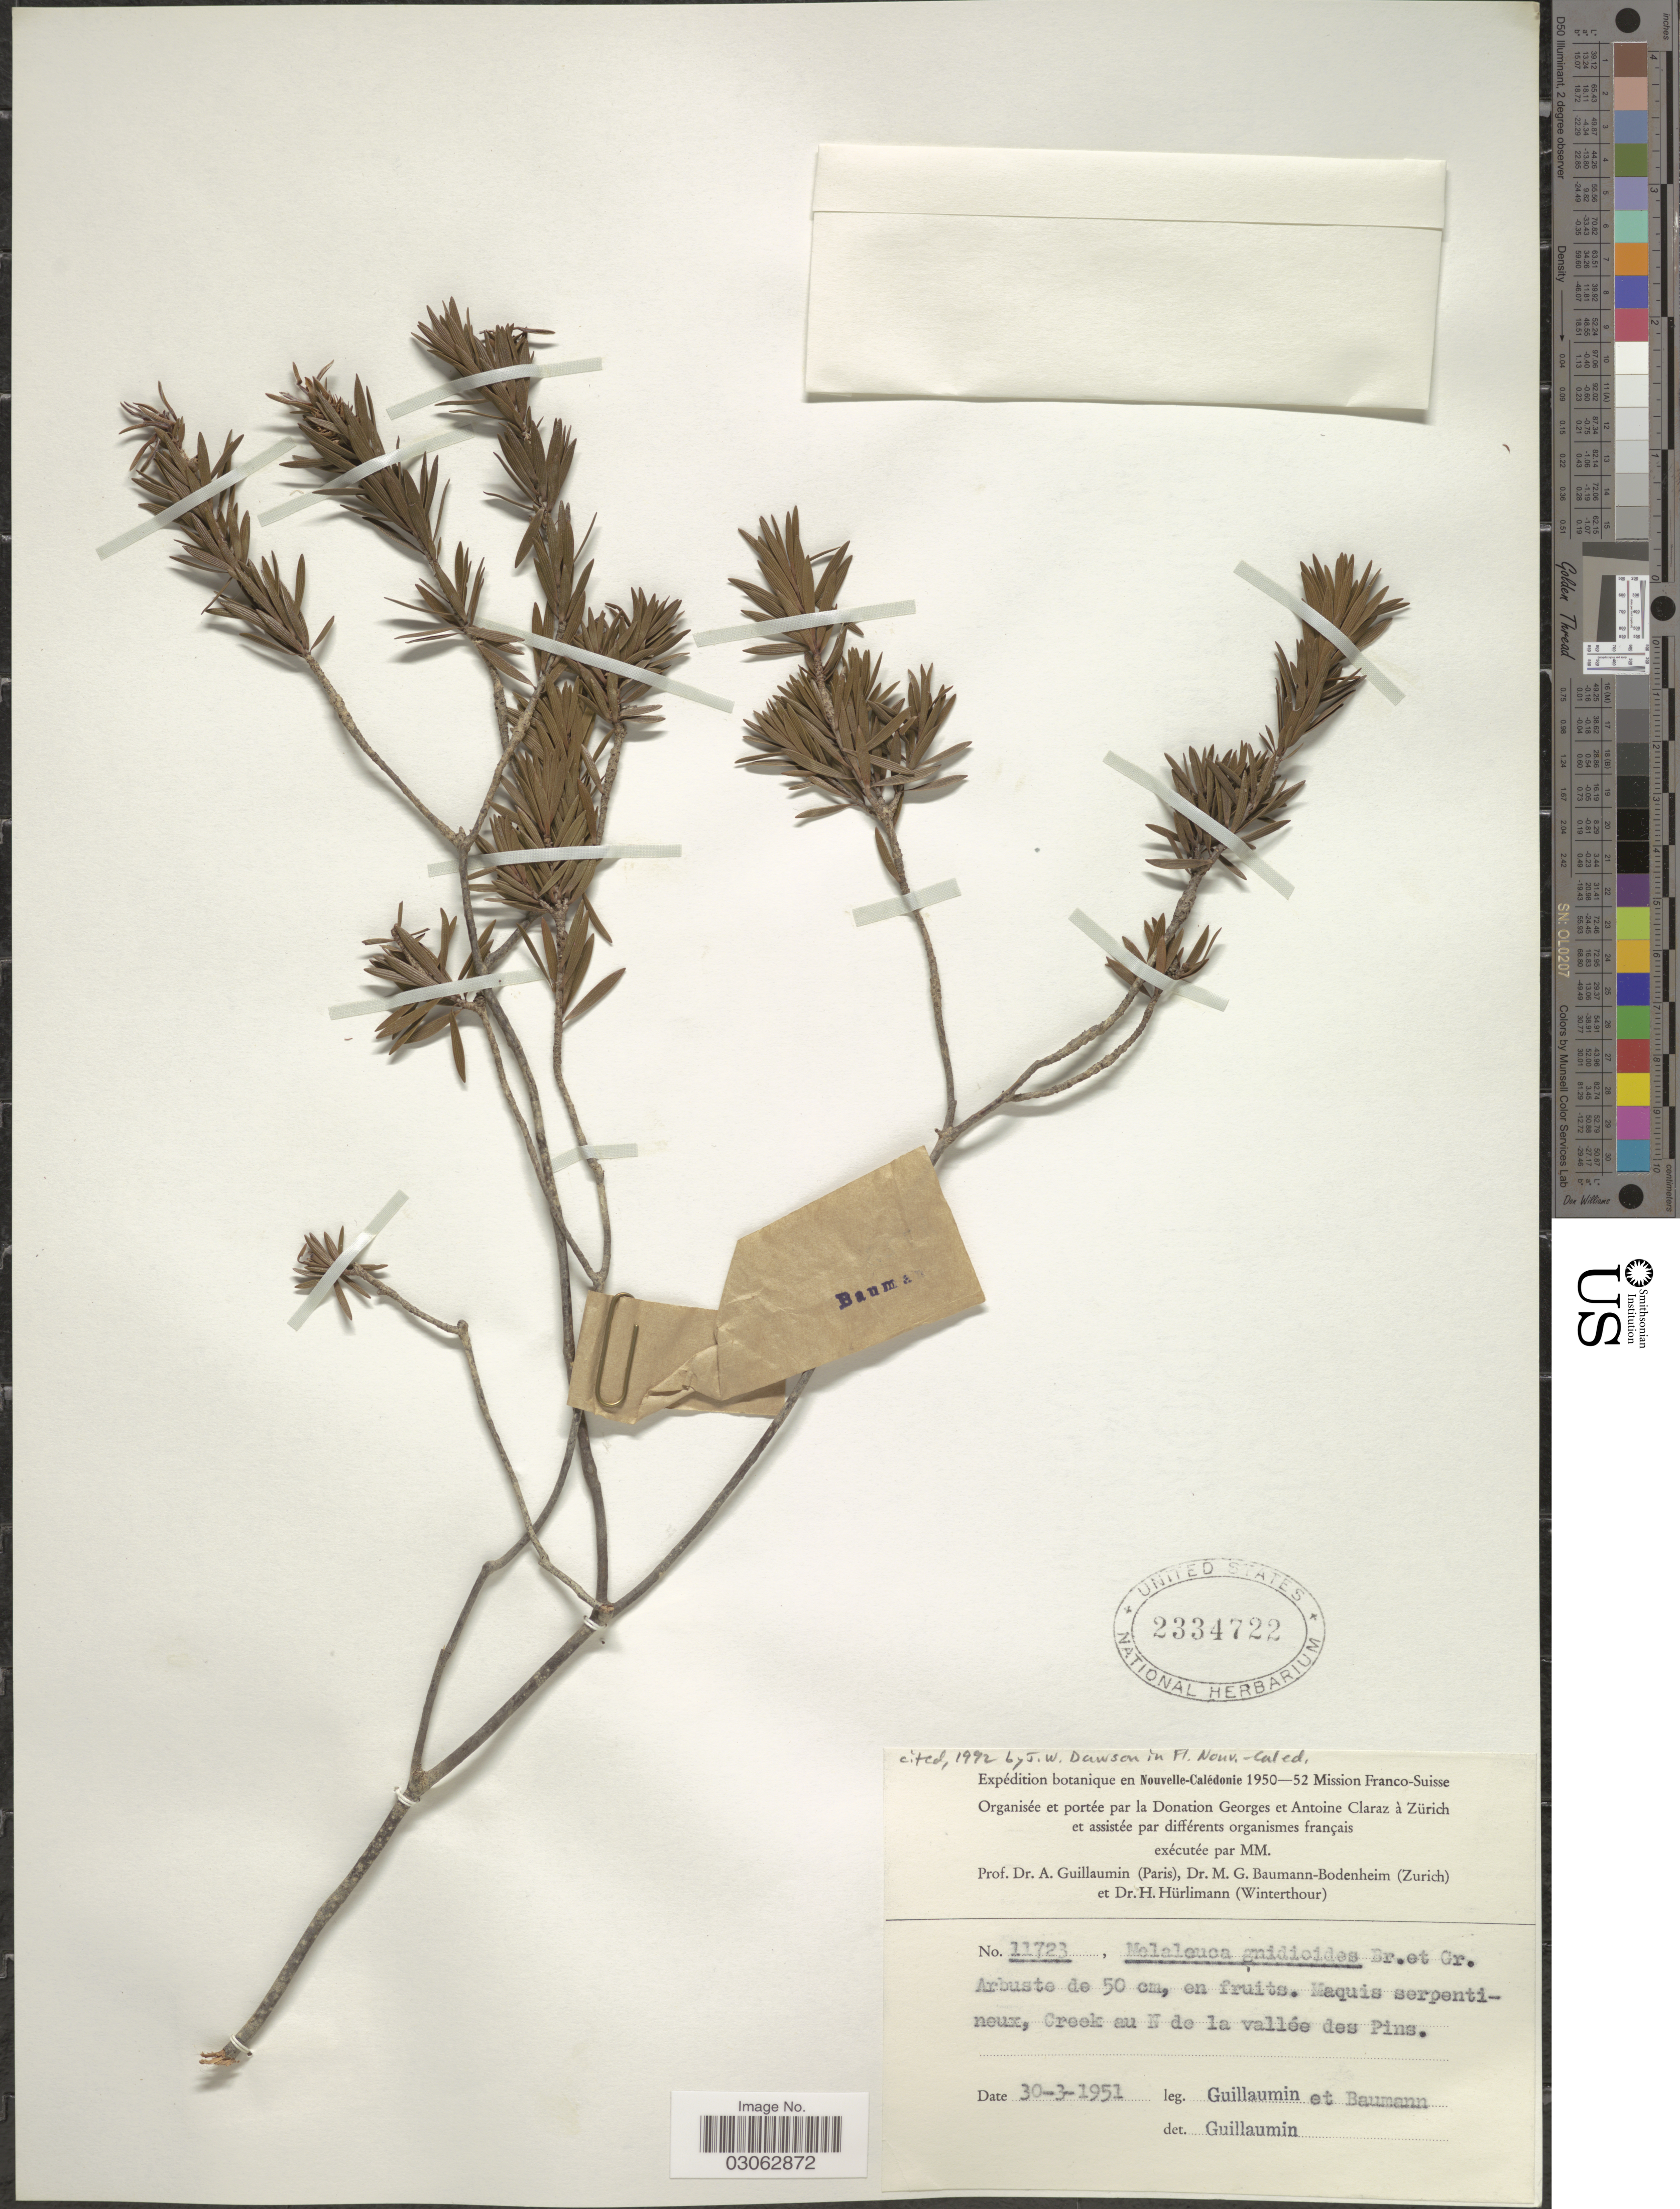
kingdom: Plantae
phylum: Tracheophyta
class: Magnoliopsida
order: Myrtales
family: Myrtaceae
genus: Melaleuca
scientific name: Melaleuca gnidioides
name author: Brongn. & Gris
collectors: A. Guillaumin & M. G. Baumann-Bodenheim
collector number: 11723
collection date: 1951-03-30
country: New Caledonia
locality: Maquis serpentineux, Creek au N de la vallée des Pins.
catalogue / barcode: US 2334722